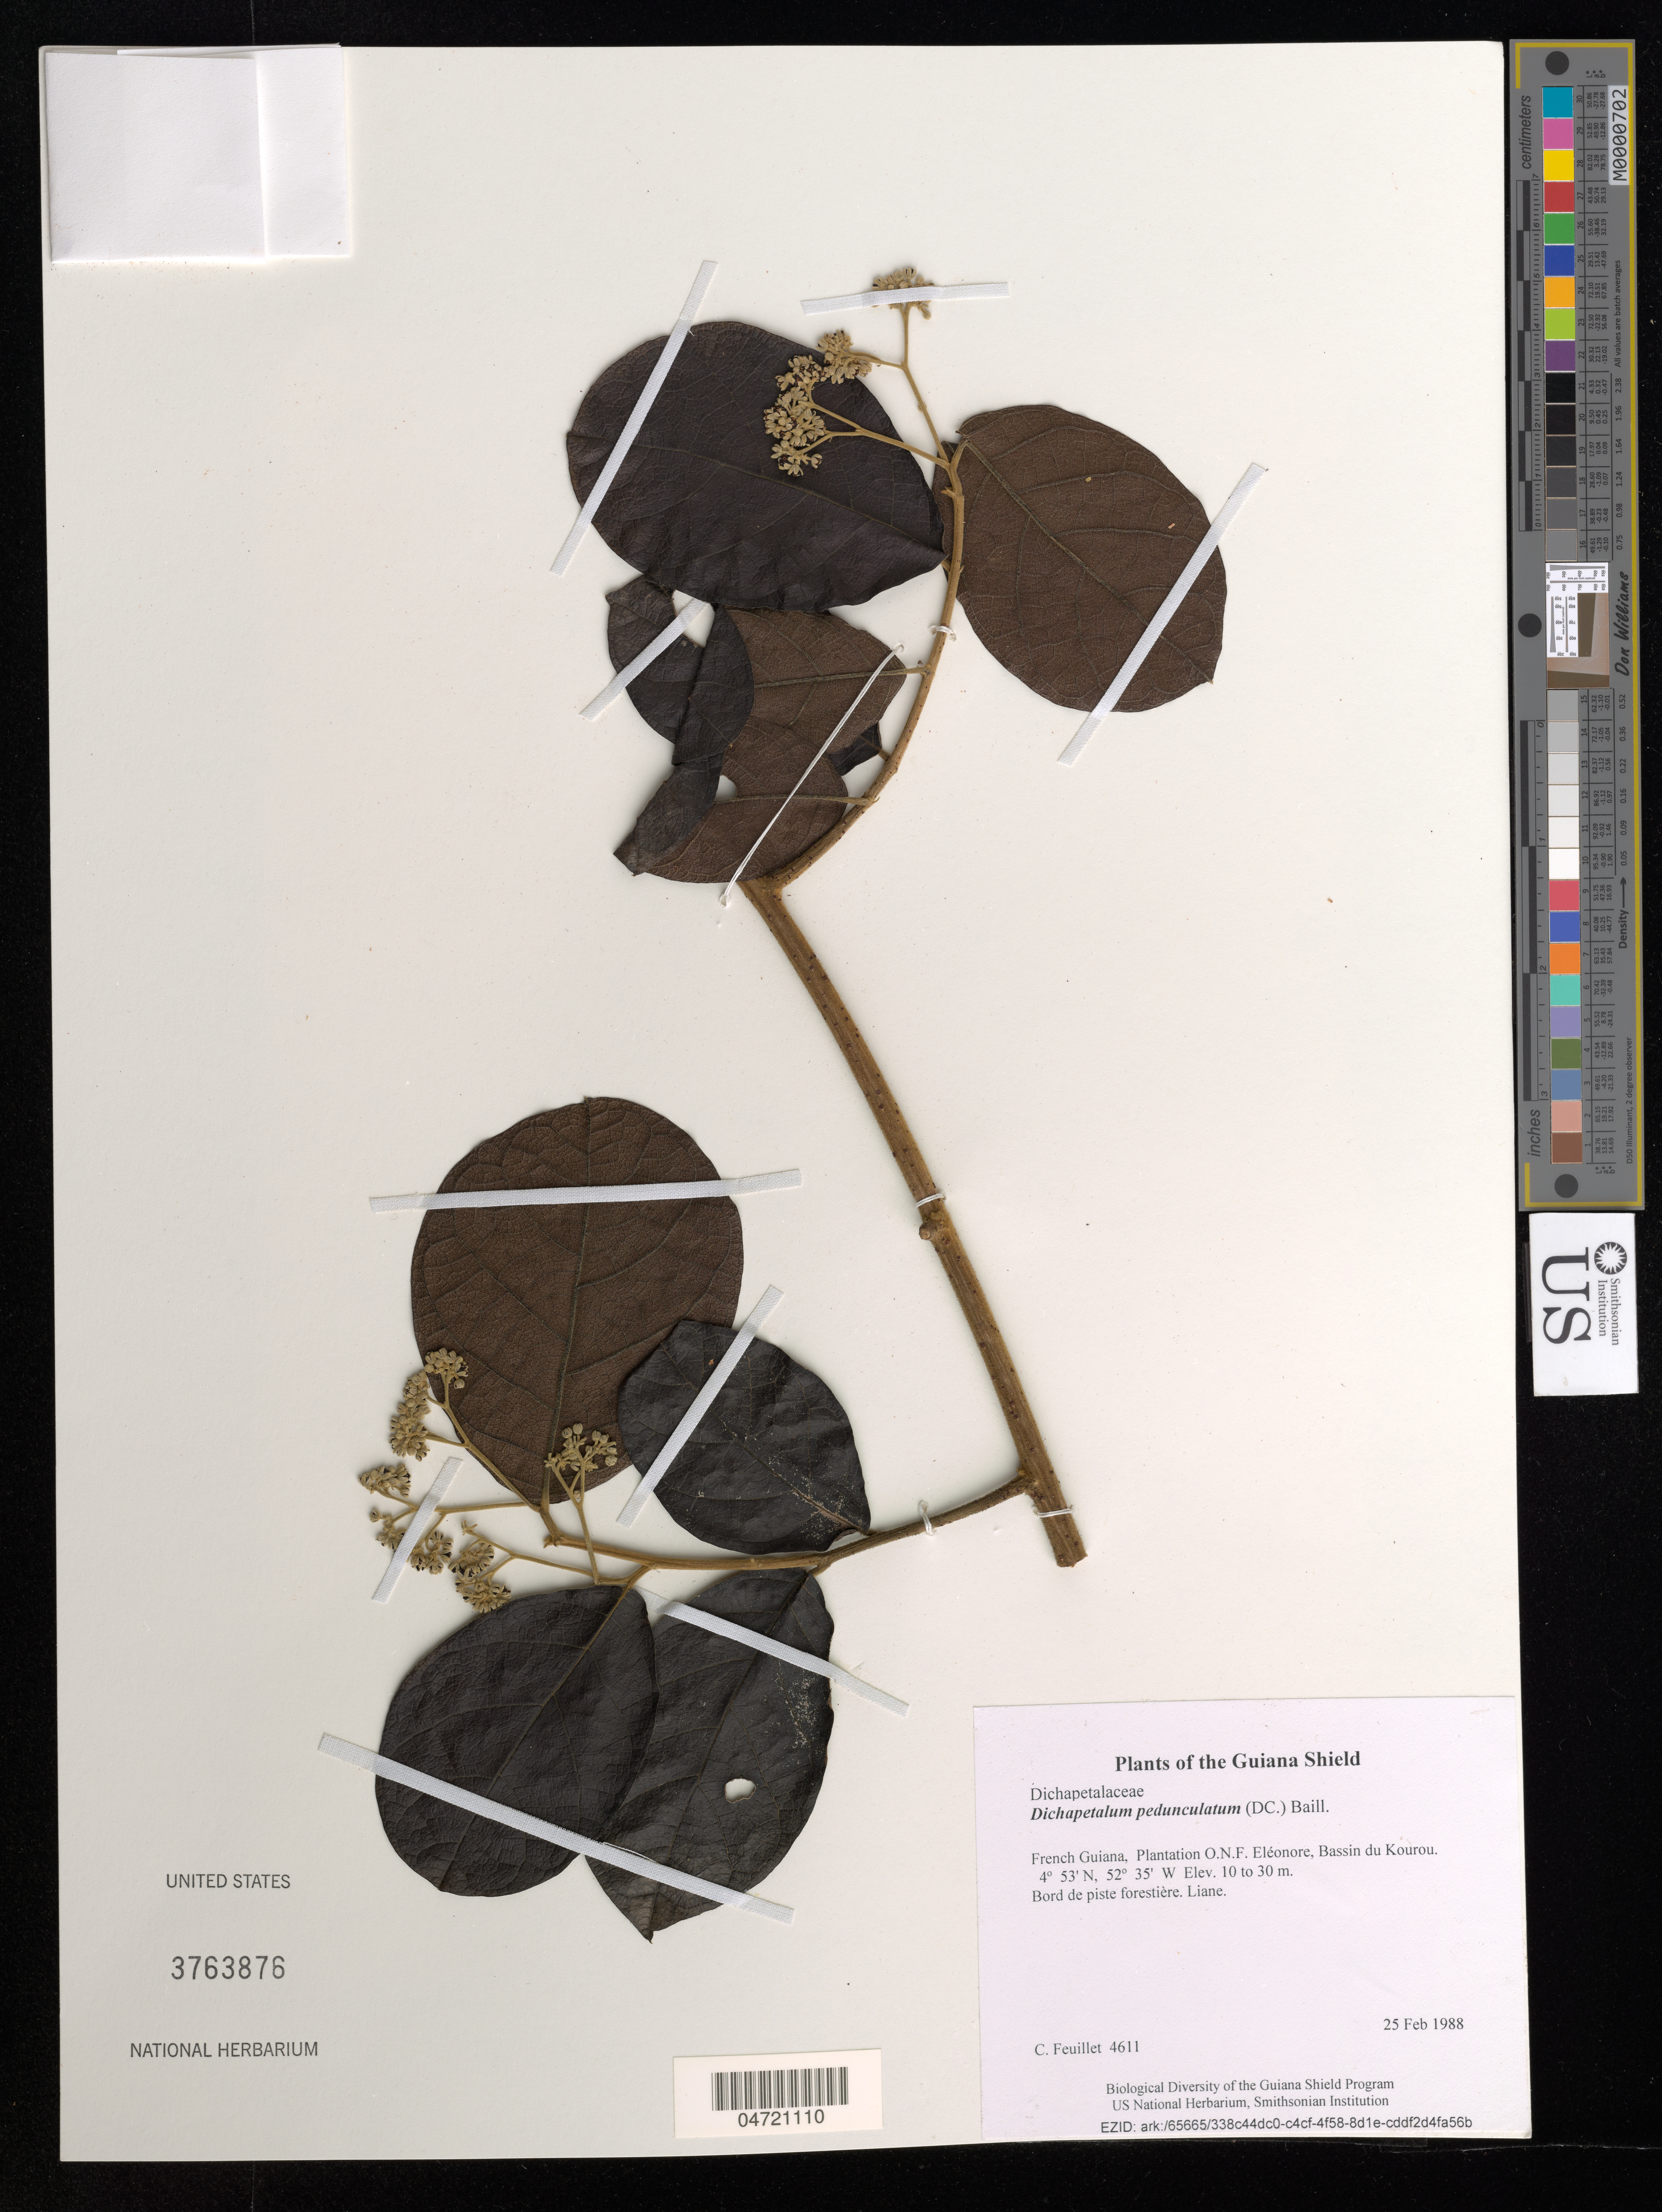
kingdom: Plantae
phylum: Tracheophyta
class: Magnoliopsida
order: Malpighiales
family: Dichapetalaceae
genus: Dichapetalum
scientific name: Dichapetalum pedunculatum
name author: (DC.) Baill.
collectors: C. Feuillet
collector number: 4611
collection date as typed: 25 Feb 1988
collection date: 1988-02-25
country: French Guiana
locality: Plantation O.N.F. Eléonore, Bassin du Kourou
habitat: Bord de piste forestière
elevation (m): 10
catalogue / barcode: US 3763876